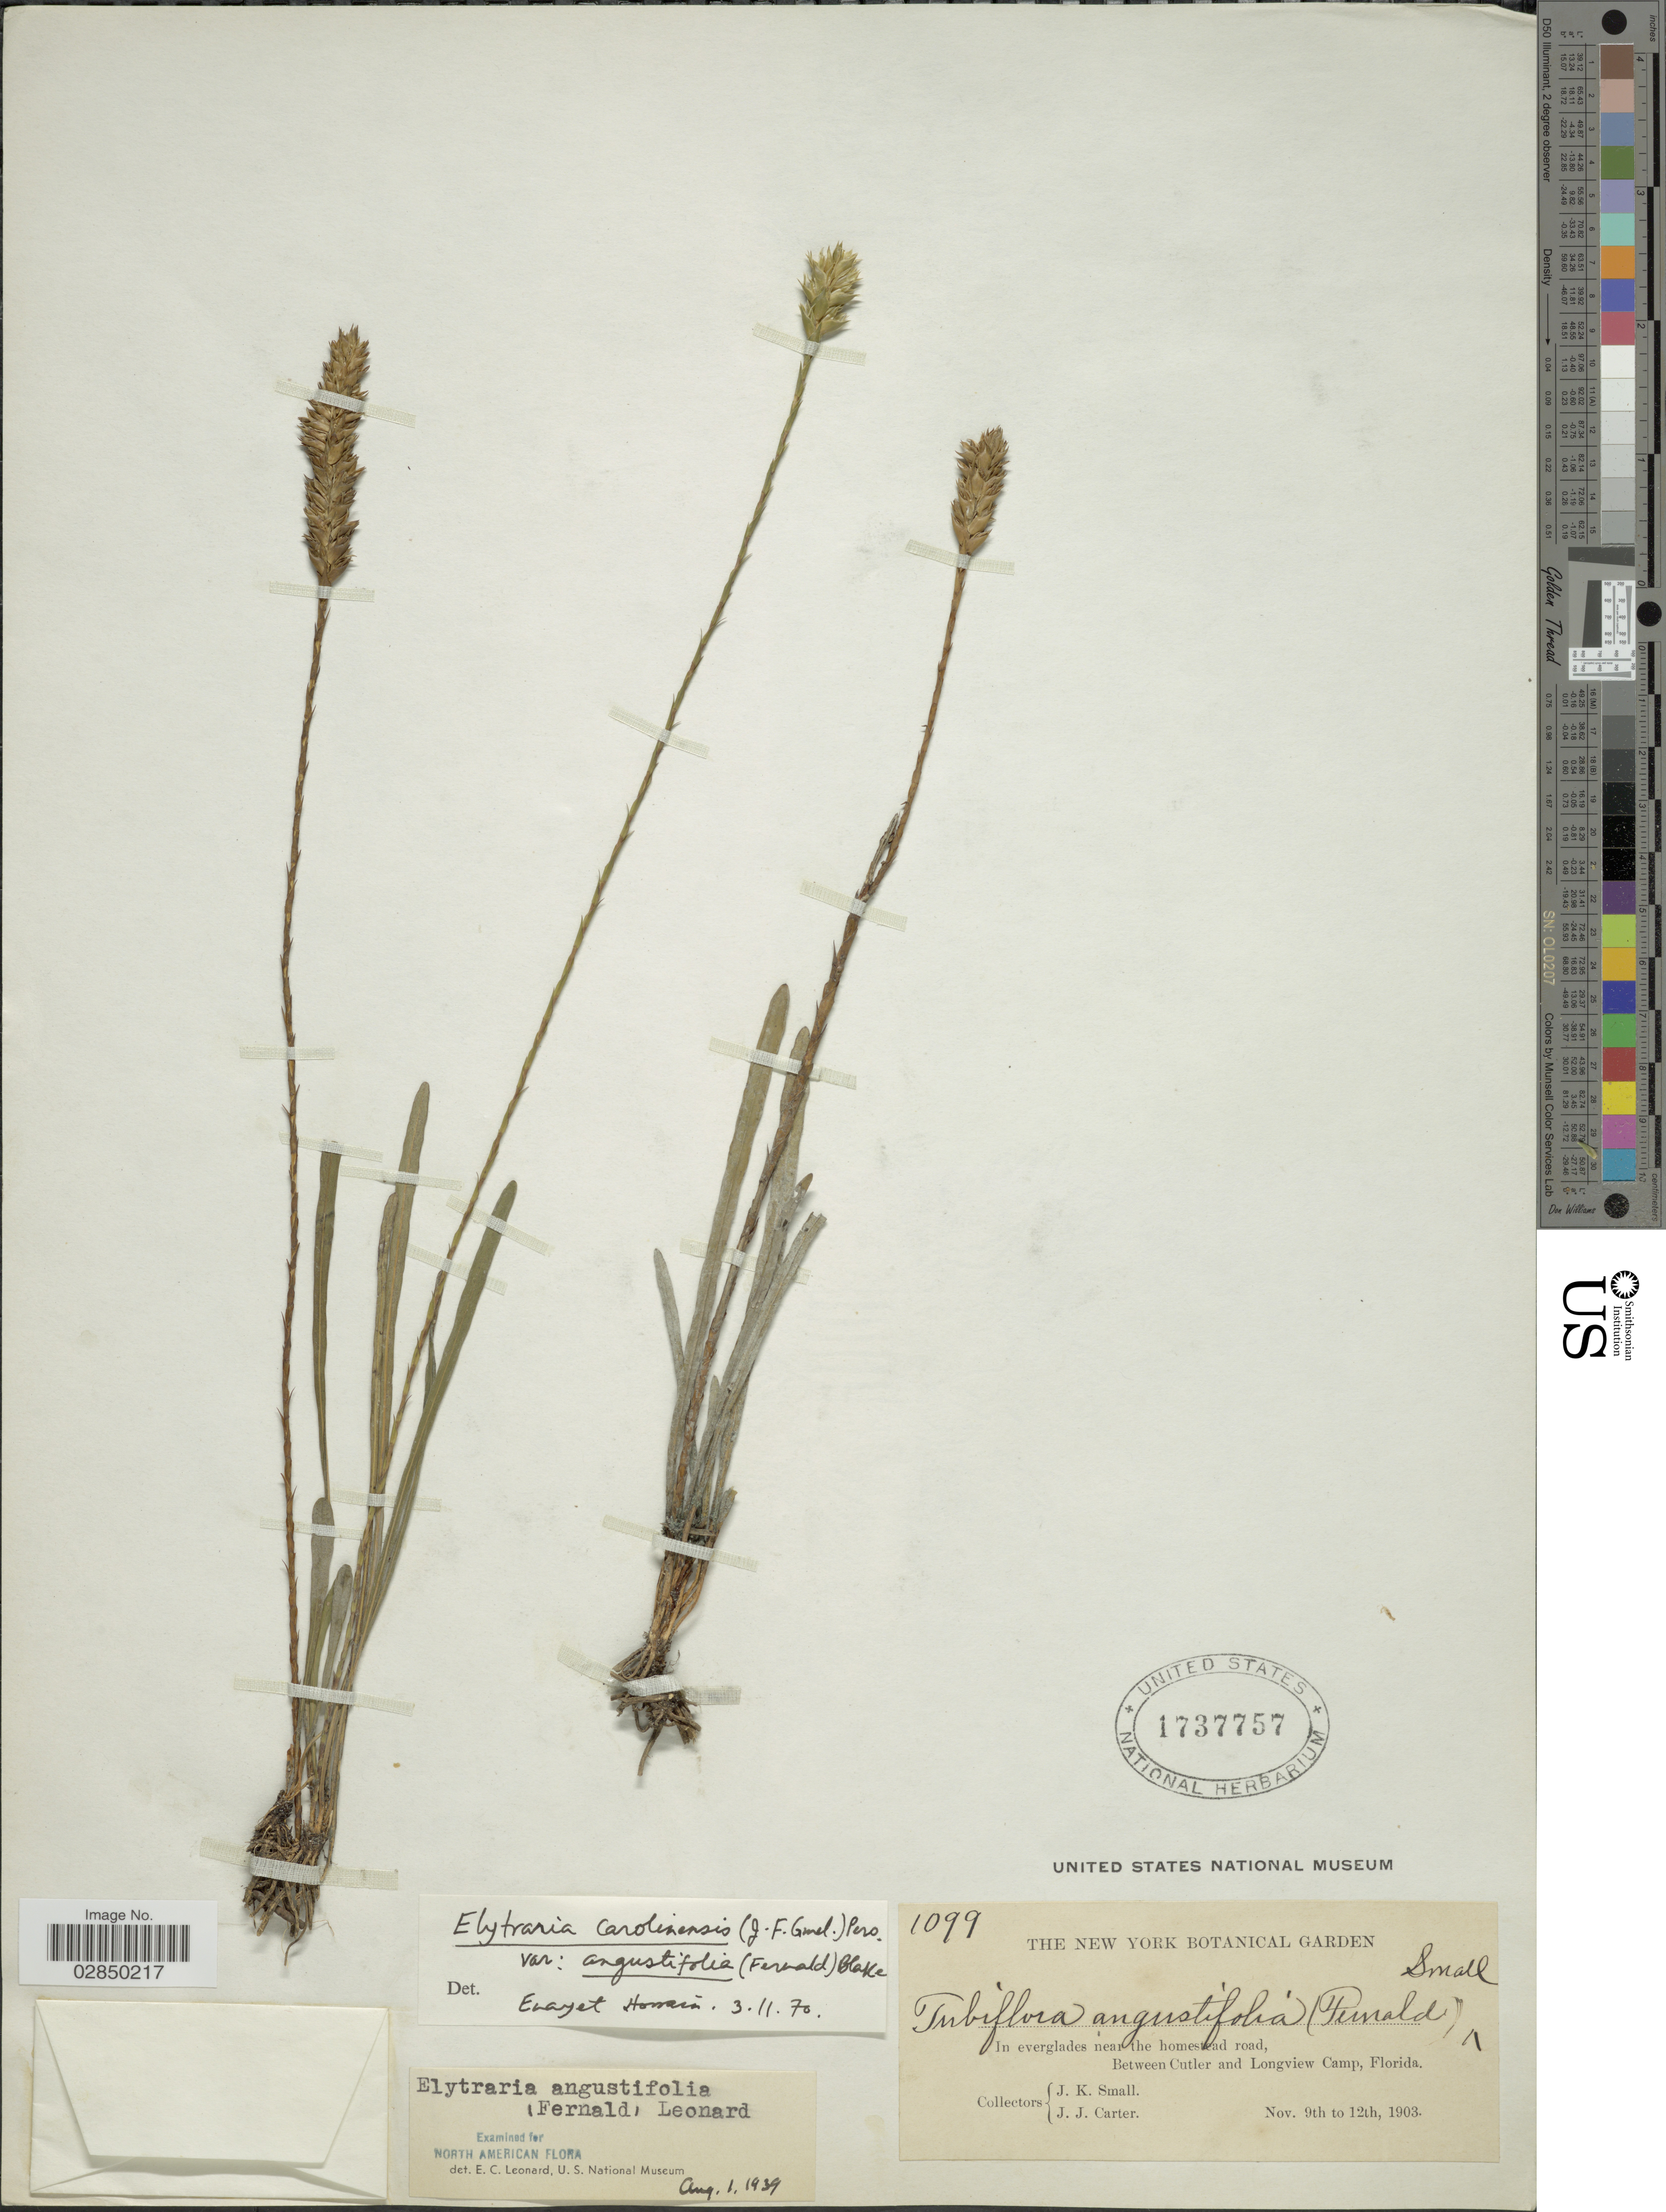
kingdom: Plantae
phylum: Tracheophyta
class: Magnoliopsida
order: Lamiales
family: Acanthaceae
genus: Elytraria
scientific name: Elytraria angustifolia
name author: (Fernald) Leonard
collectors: J. K. Small & J. Carter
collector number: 1099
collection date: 1903-11-09/1903-11-12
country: United States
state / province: Florida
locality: In everglades near the homestead road, Between Cutle and Longview Camp.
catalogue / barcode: US 1737757